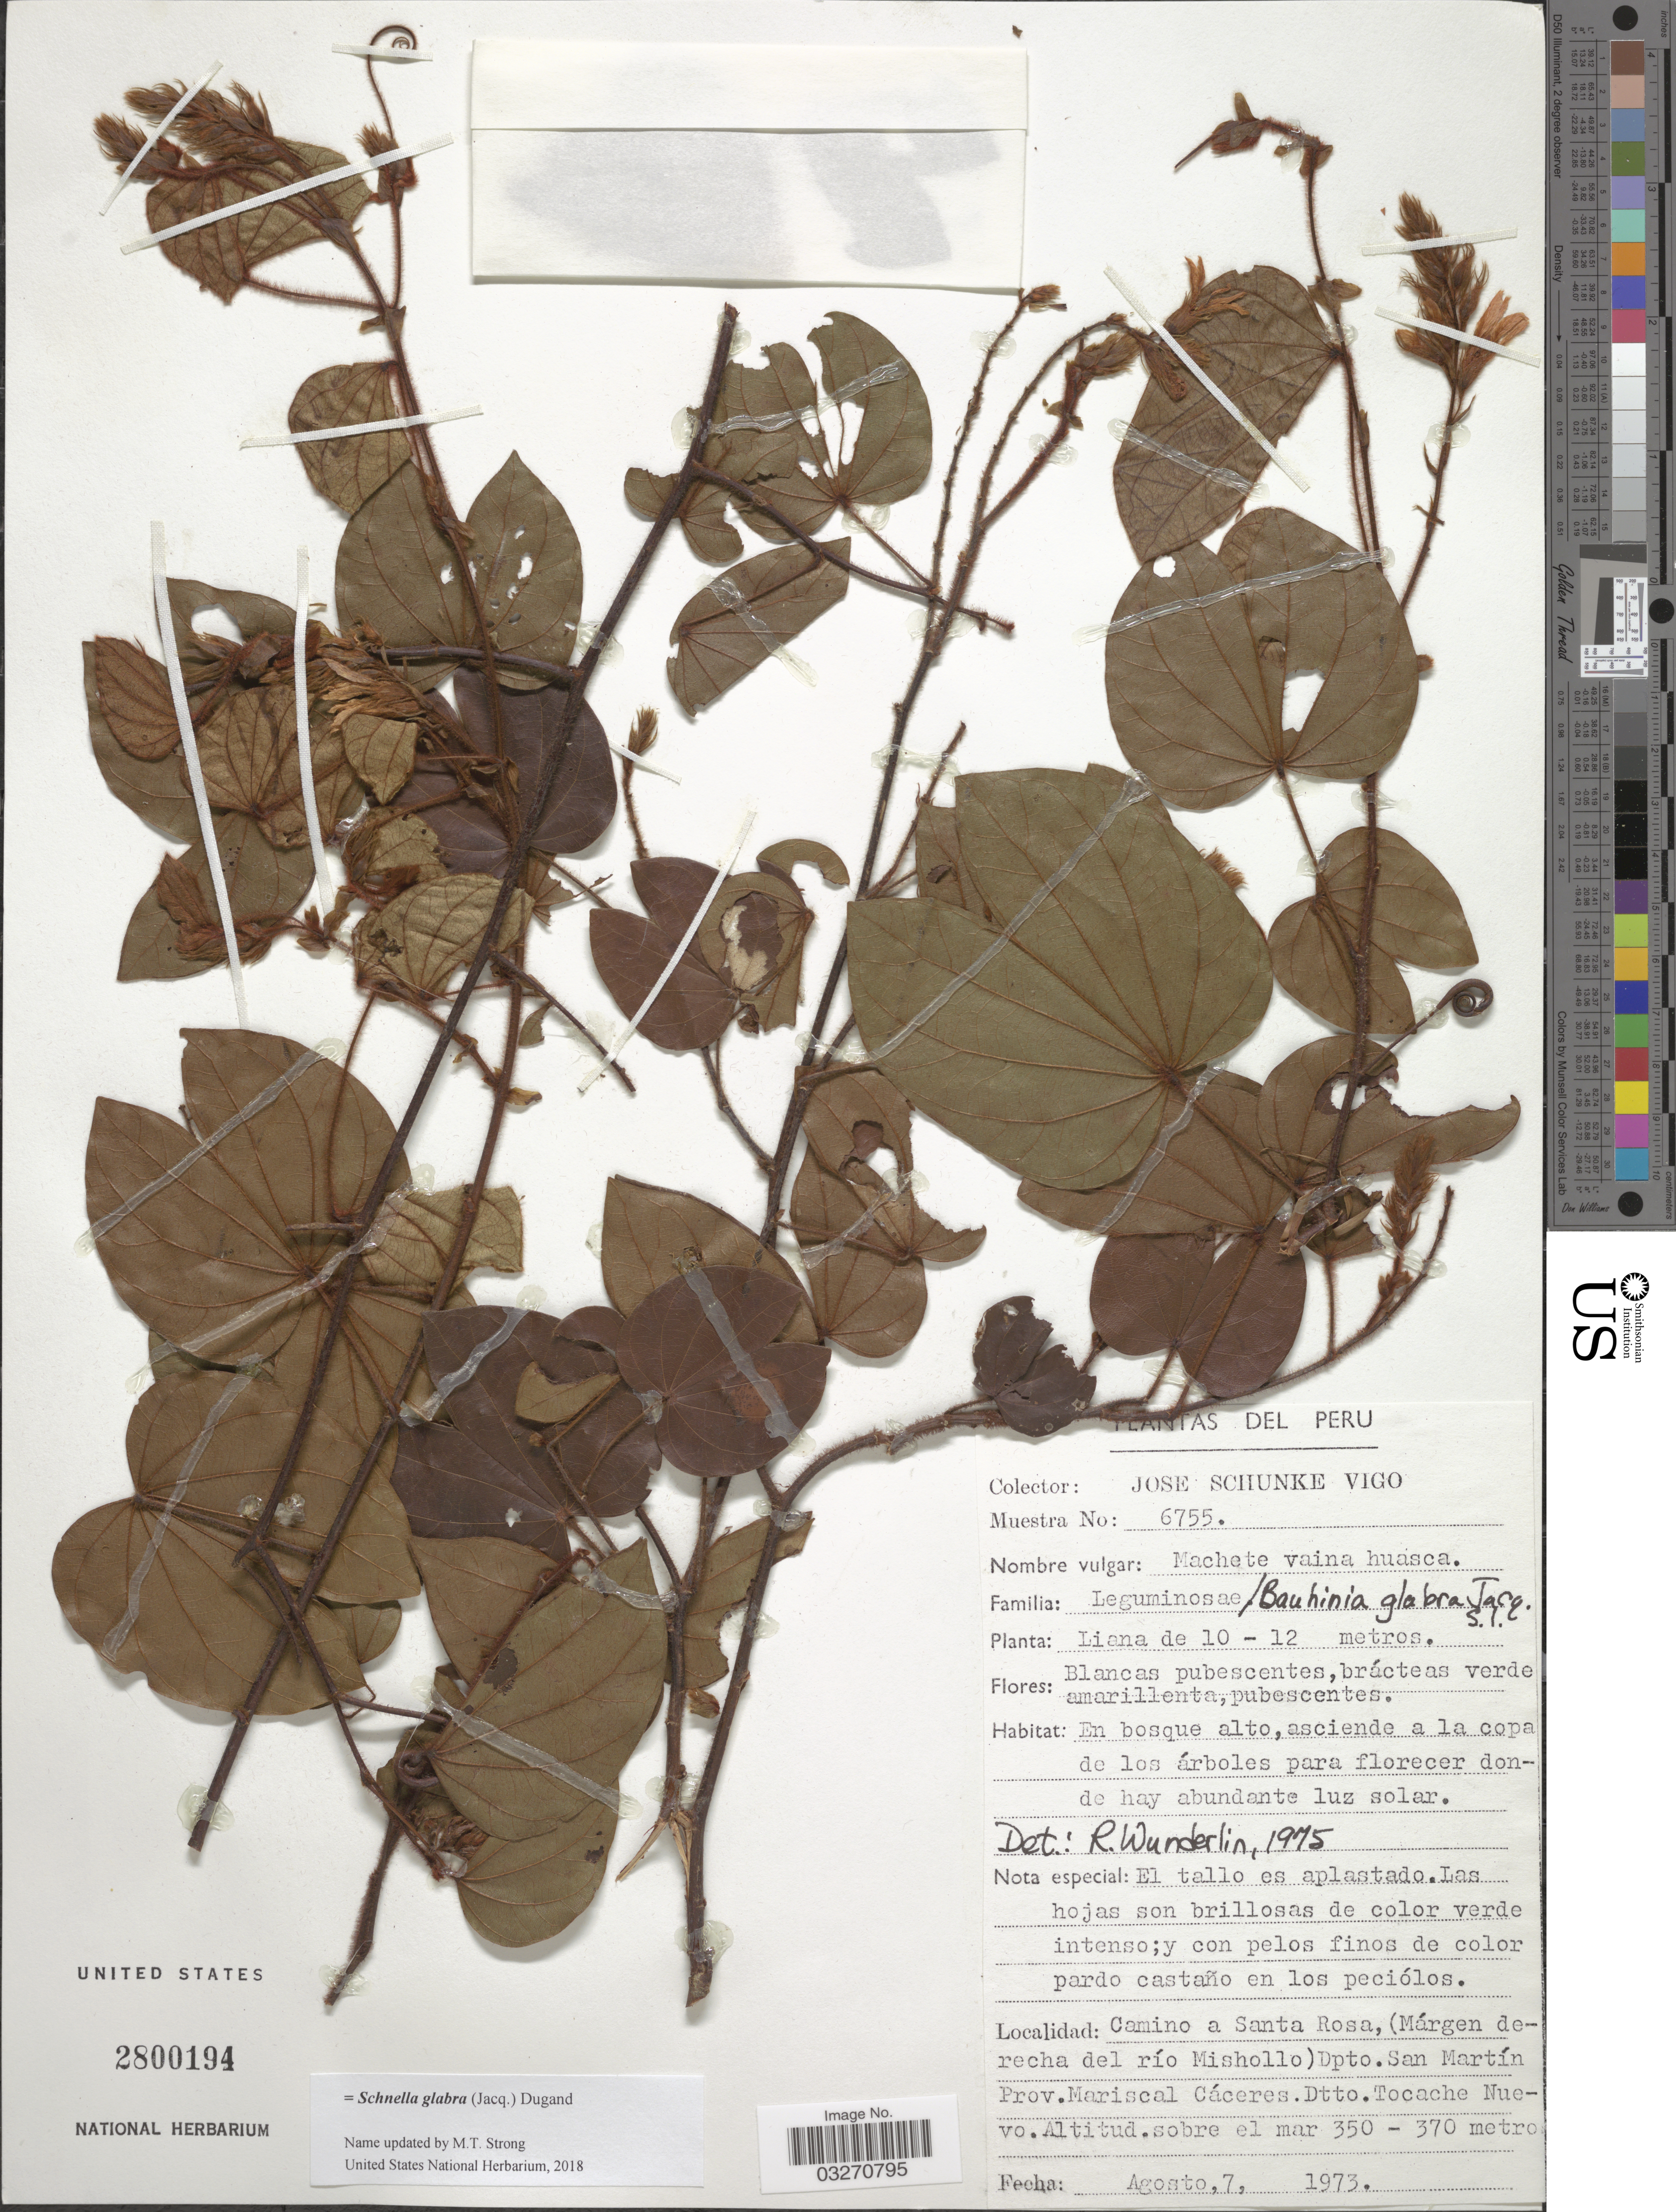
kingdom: Plantae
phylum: Tracheophyta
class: Magnoliopsida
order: Fabales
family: Fabaceae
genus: Schnella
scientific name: Schnella glabra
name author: (Jacq.) Dugand G.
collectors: J. Schunke Vigo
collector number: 6755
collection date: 1973-08-07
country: Peru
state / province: San Martín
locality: Camino a Santa Rosa, (Márgen derecha del río Mishollo) Dpto. San Martín. Prov. Mariscal Cáceres. Dtto. Tocache Nuevo.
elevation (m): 350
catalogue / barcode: US 2800194